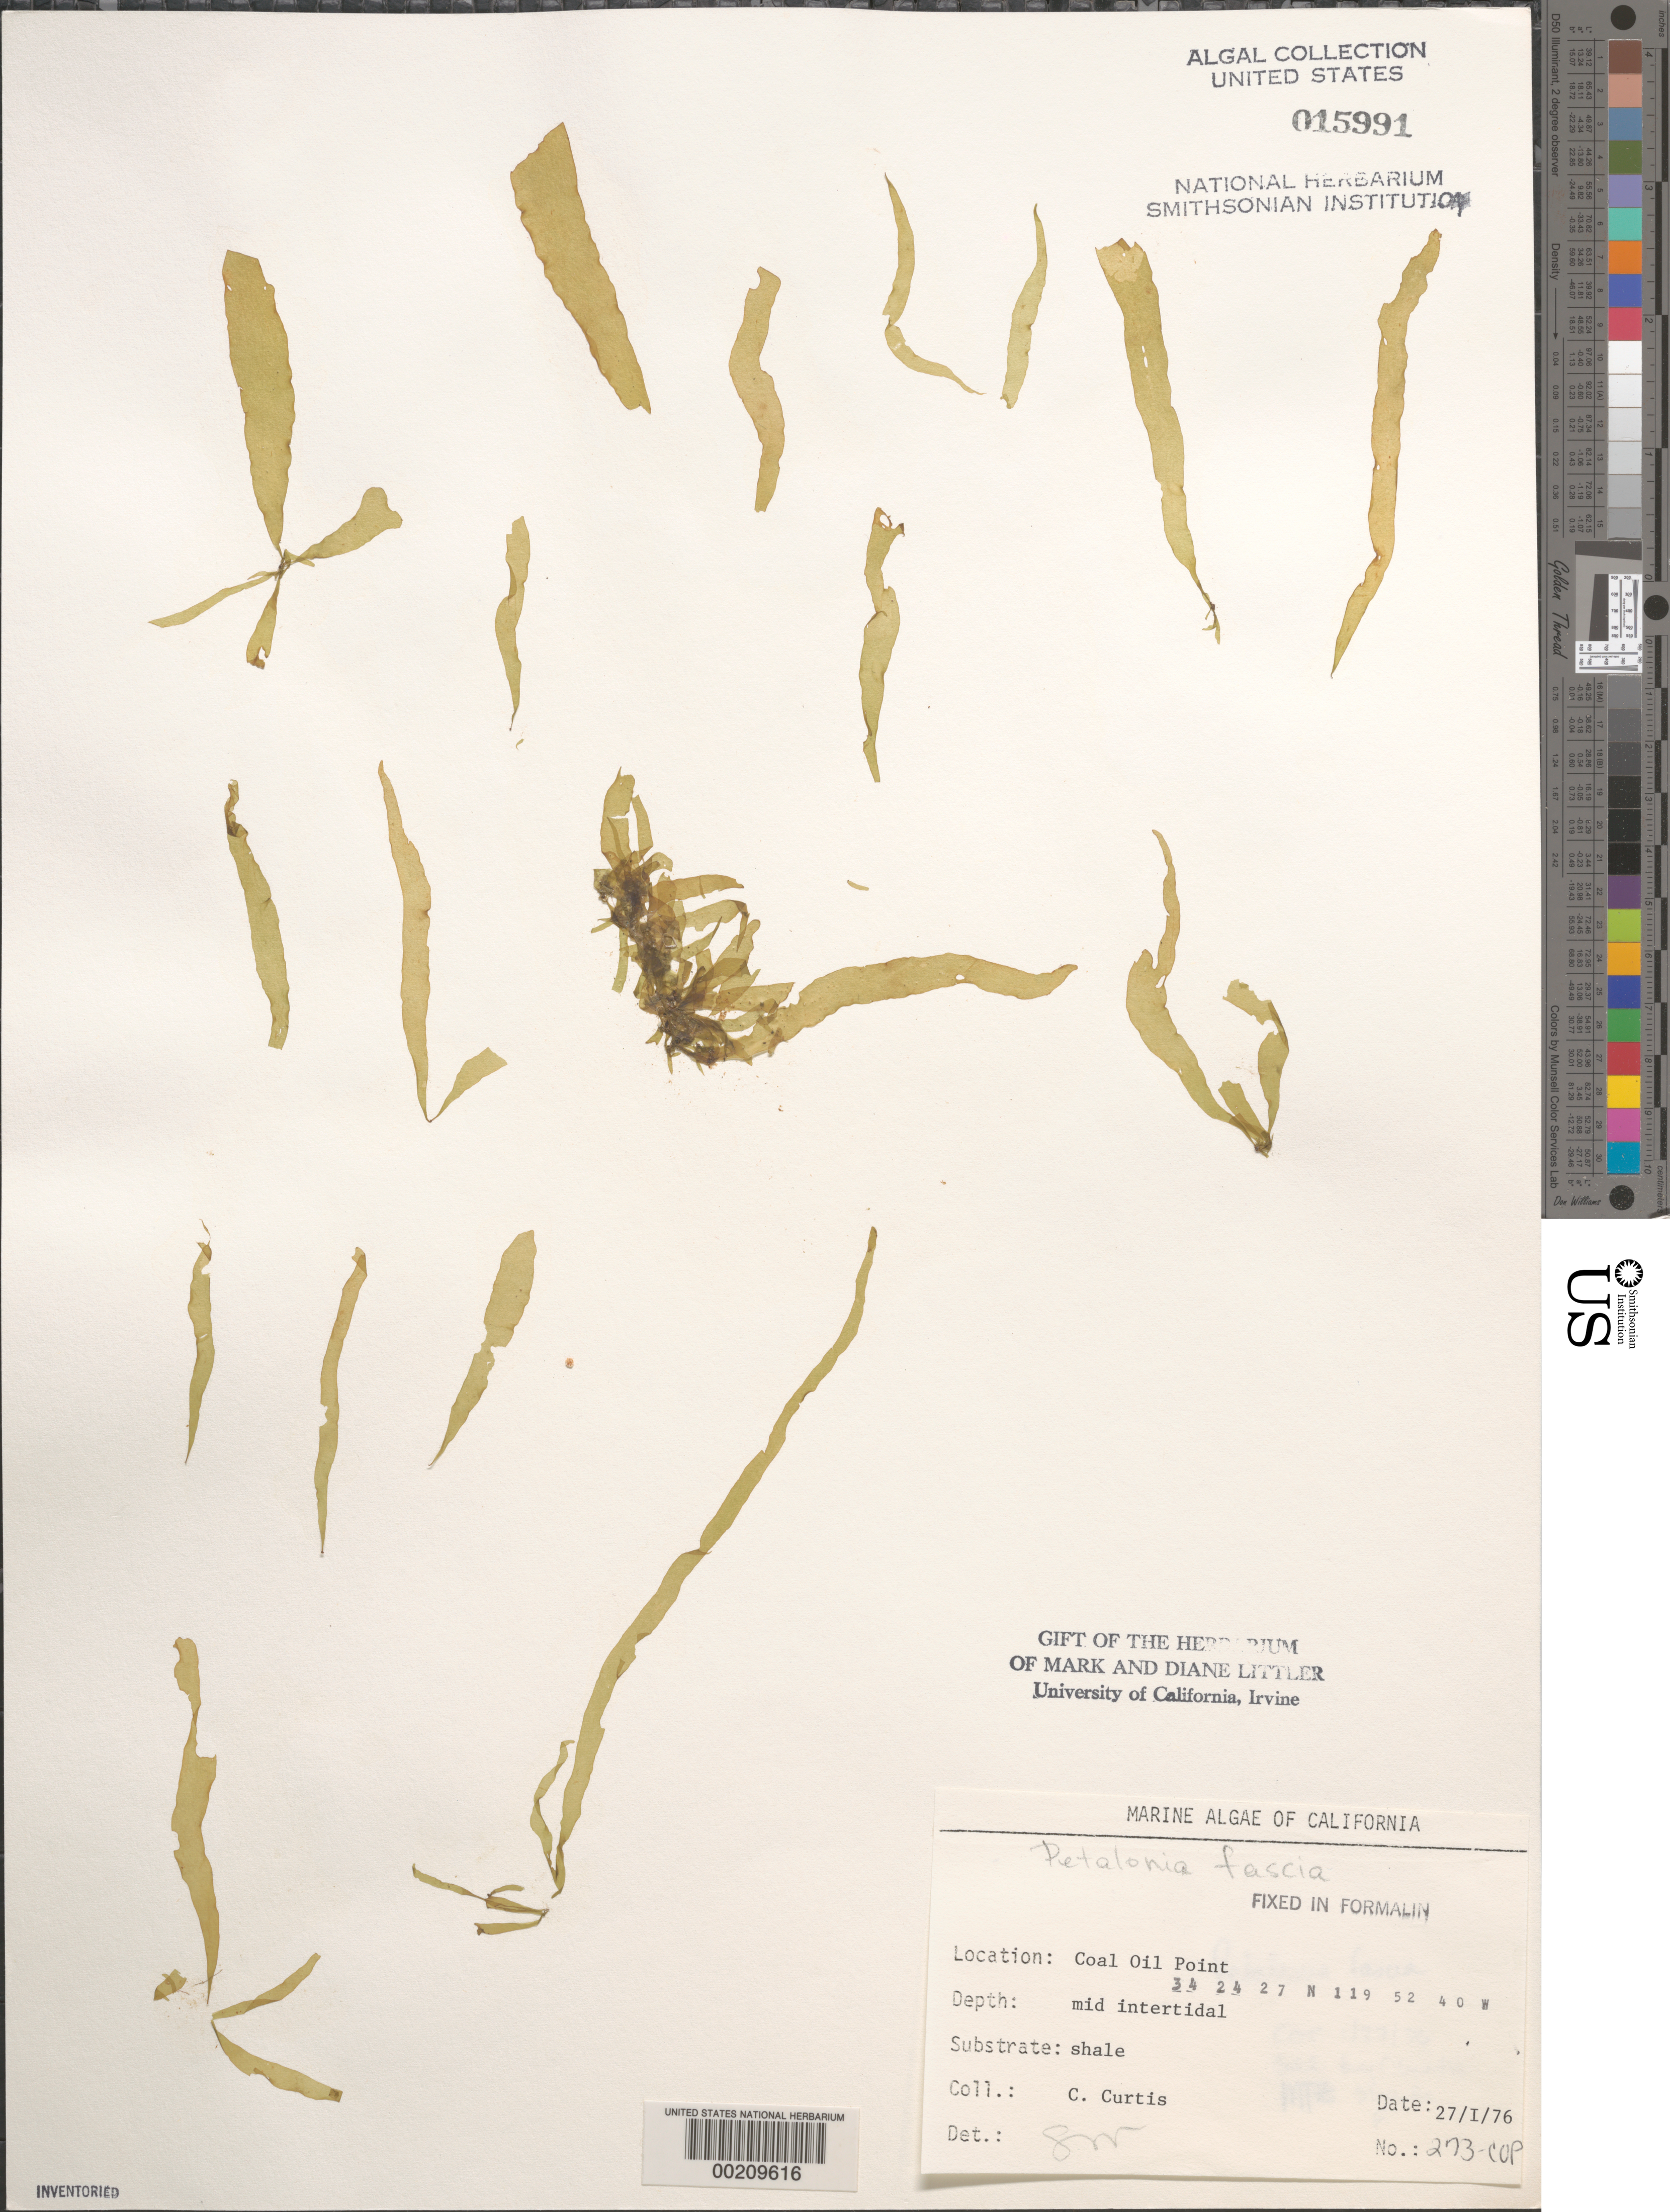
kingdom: Chromista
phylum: Ochrophyta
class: Phaeophyceae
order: Scytosiphonales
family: Scytosiphonaceae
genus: Petalonia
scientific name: Petalonia fascia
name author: (O.F. Müller) Kuntze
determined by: Murray, S. N.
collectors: C. Curtis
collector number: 273-cop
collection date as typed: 27 Jan 1976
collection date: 1976-01-27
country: United States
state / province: California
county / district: Santa Barbara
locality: Coal Oil Point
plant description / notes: BLM-SOCALBIGHT Rocky Intertidal Survey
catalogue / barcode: US 15991